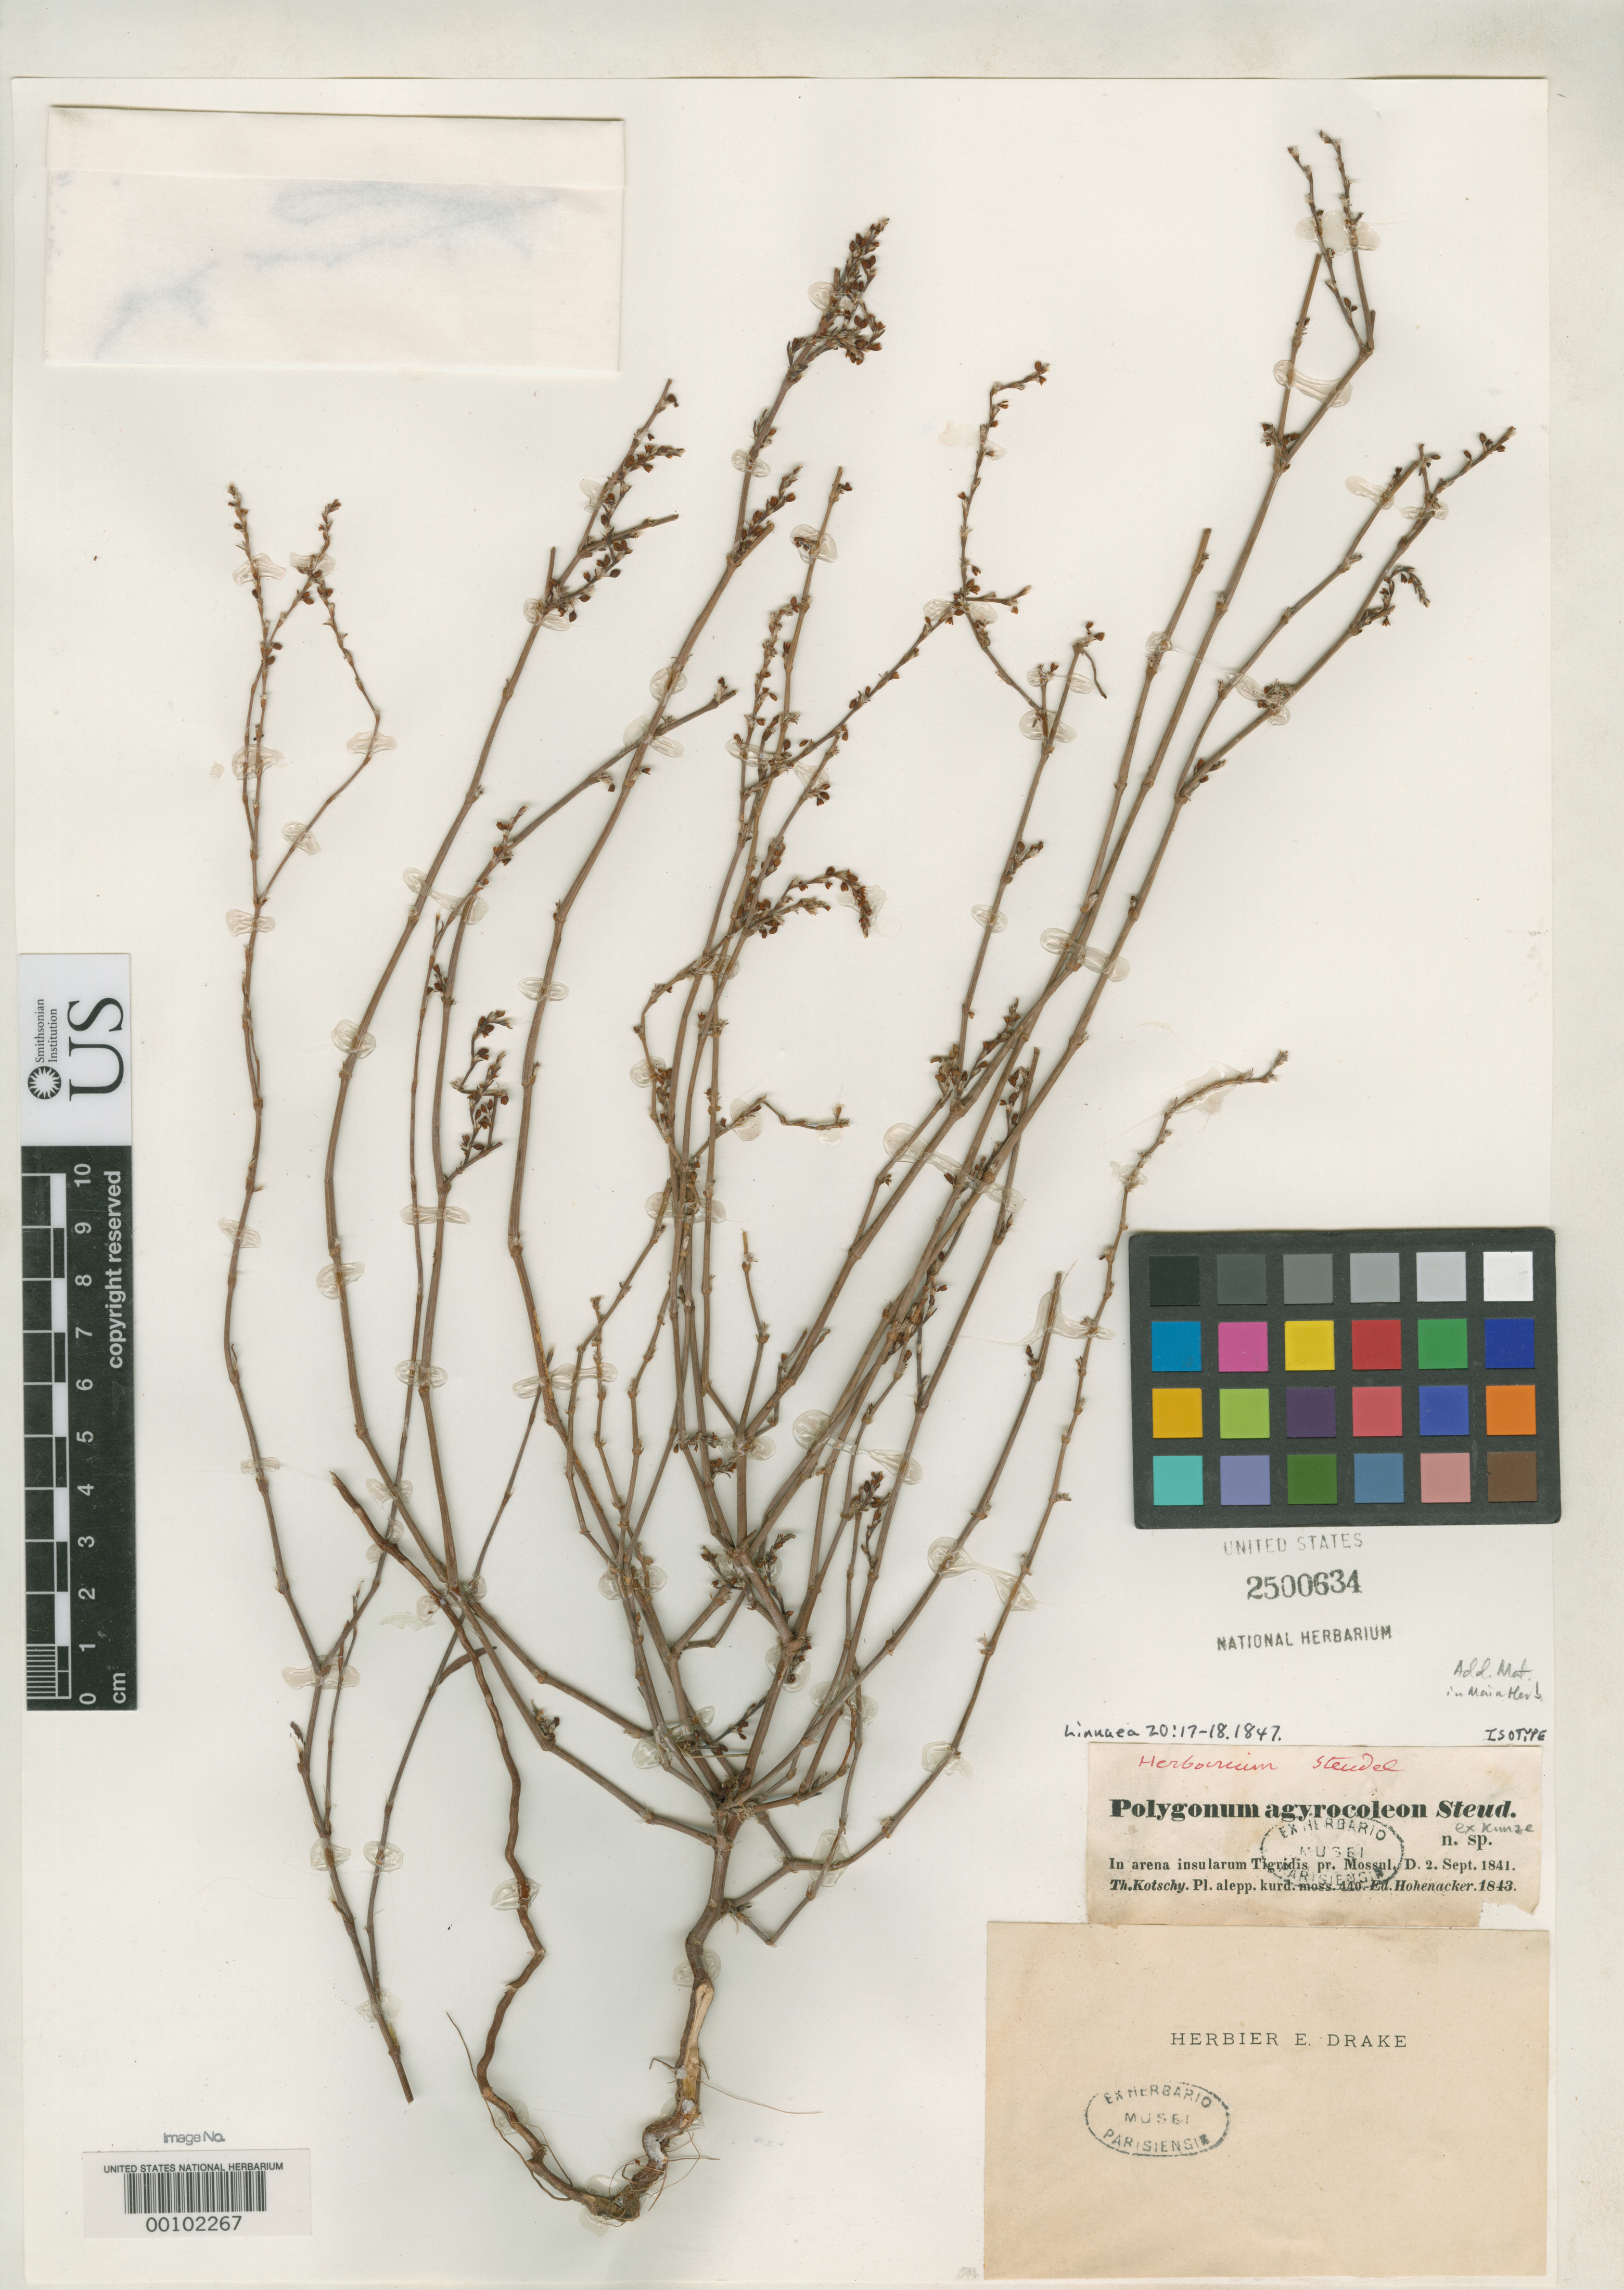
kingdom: Plantae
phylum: Tracheophyta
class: Magnoliopsida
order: Caryophyllales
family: Polygonaceae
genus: Polygonum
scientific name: Polygonum argyrocoleon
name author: Steud. ex Kunze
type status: Isotype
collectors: K. G. Kotschy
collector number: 440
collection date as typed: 02 Sep 1841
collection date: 1841-09-02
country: Iraq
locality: Near Mossul.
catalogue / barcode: US 2500634